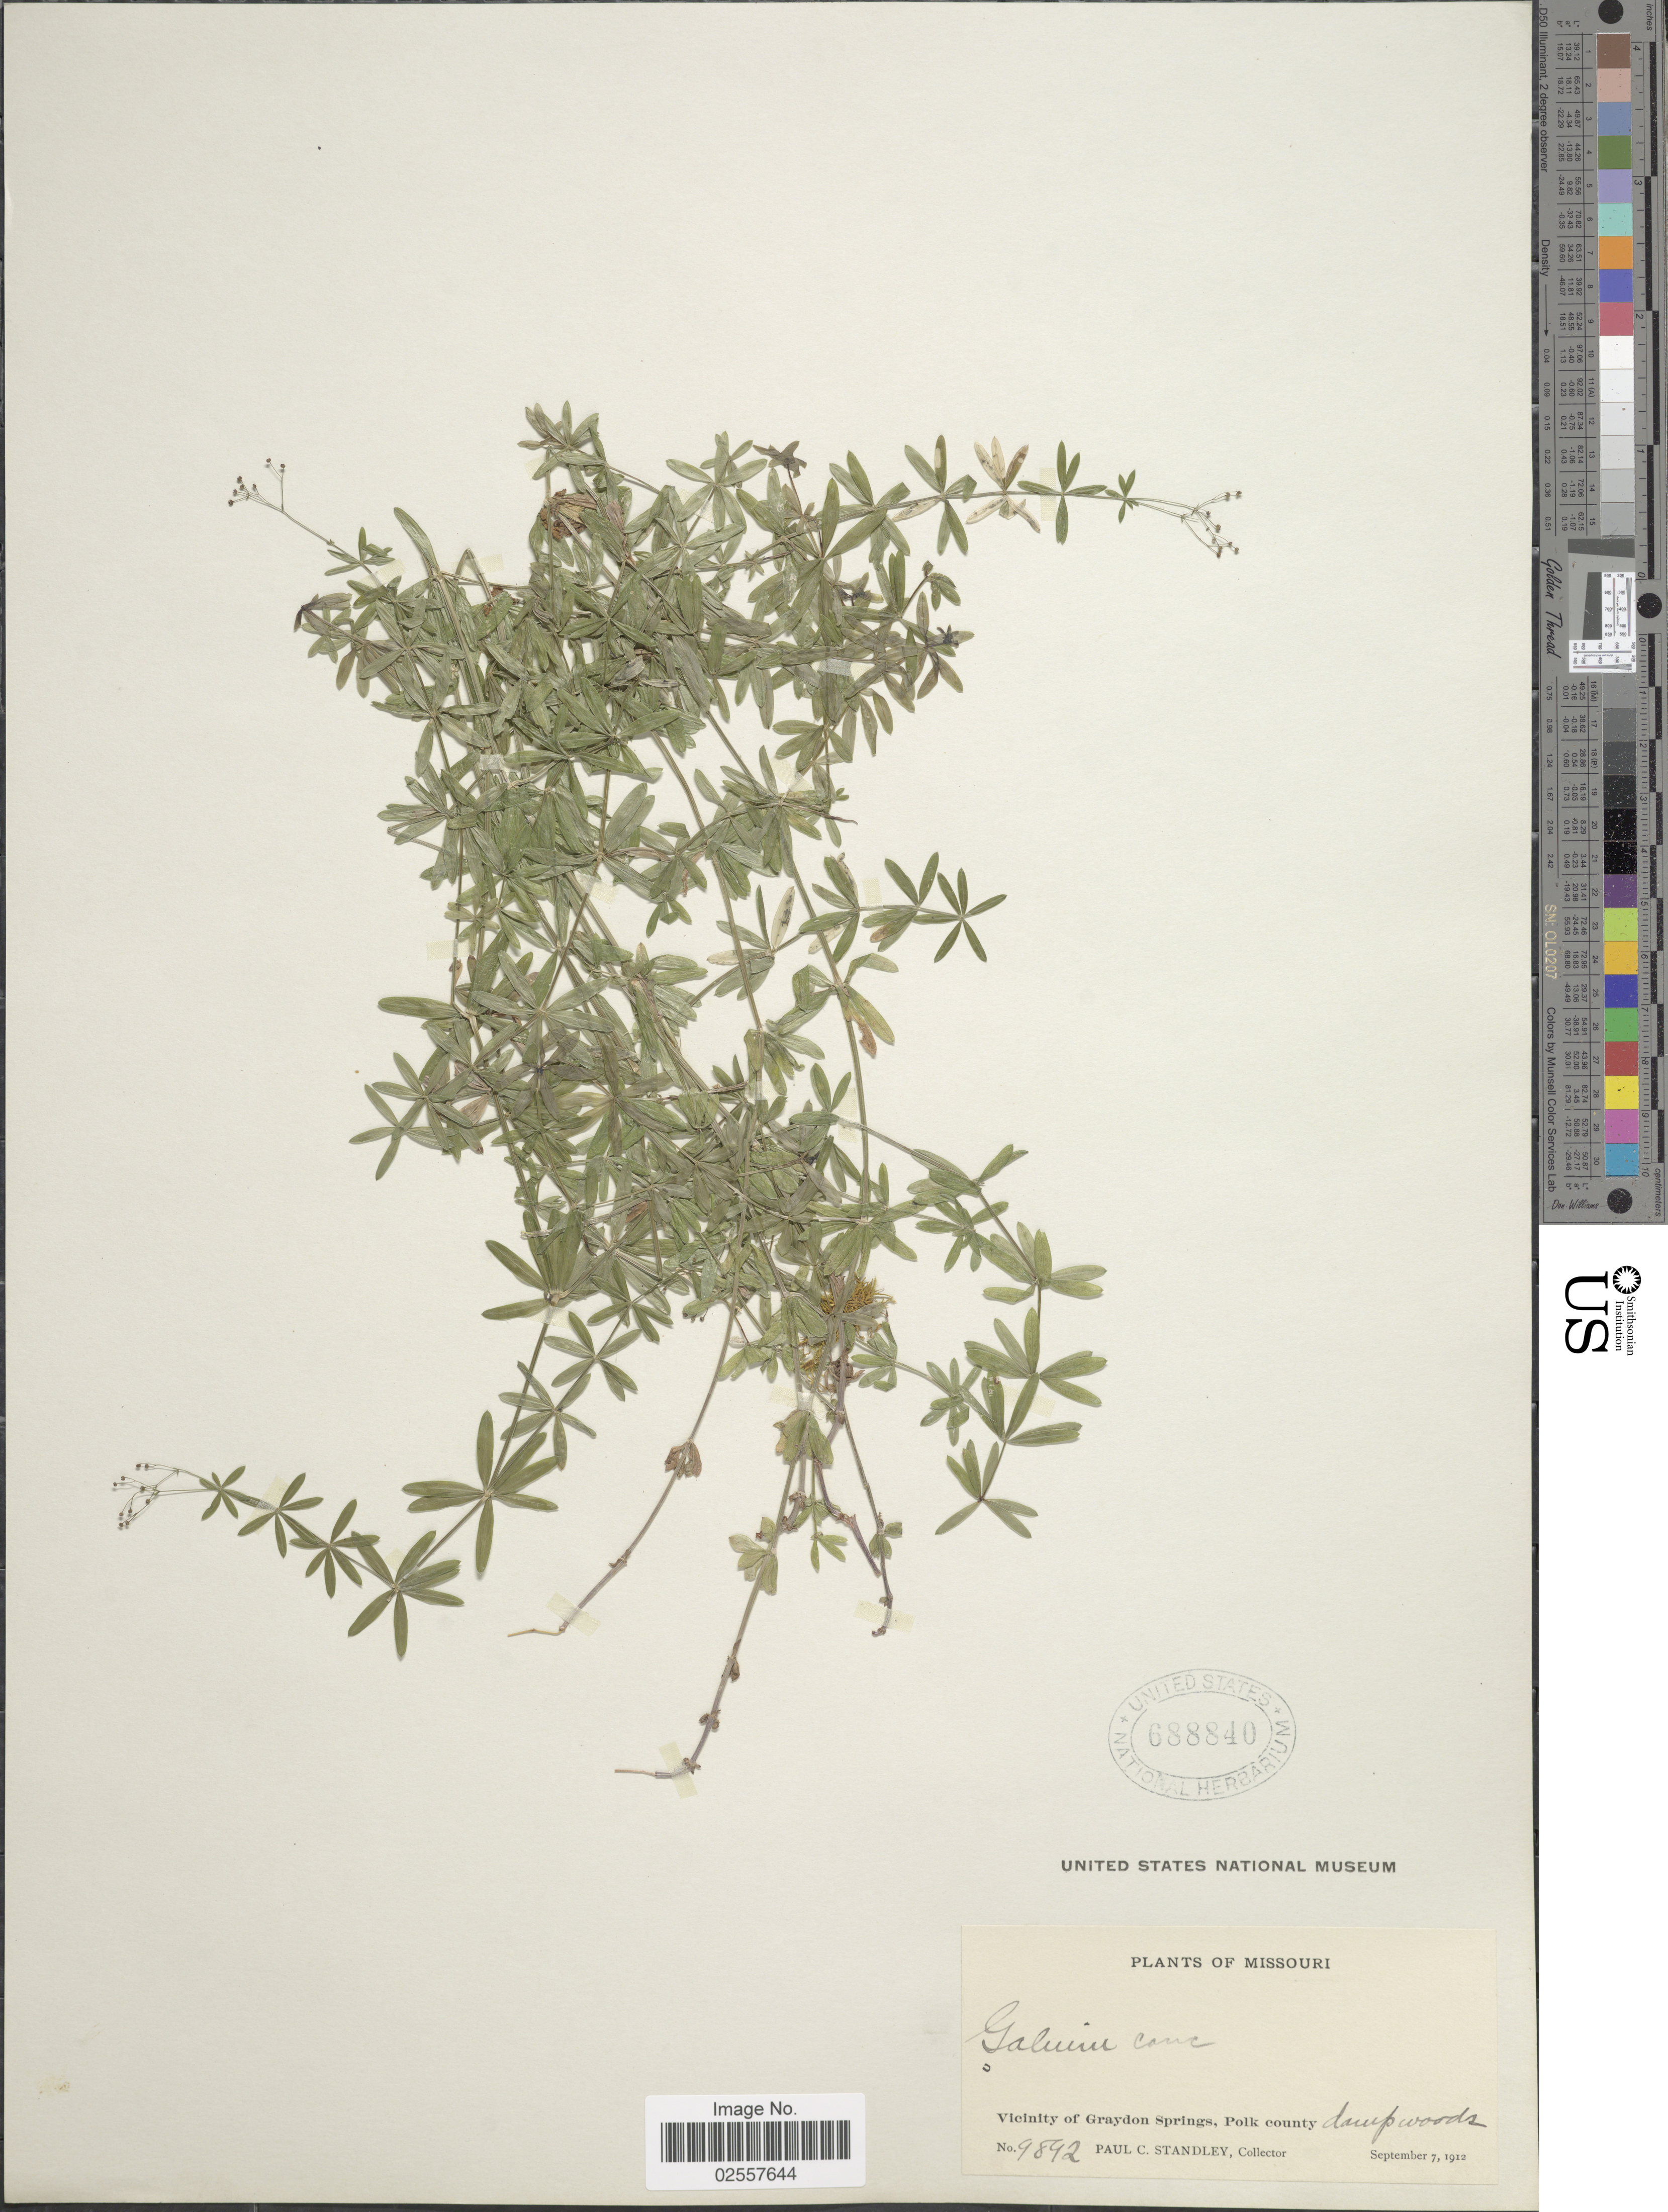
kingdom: Plantae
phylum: Tracheophyta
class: Magnoliopsida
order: Gentianales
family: Rubiaceae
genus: Galium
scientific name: Galium concinnum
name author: Torr. & A. Gray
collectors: P. C. Standley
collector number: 9892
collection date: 1912-09-07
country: United States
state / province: Missouri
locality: Vicinity of Graydon Springs, Polk county.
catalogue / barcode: US 688840